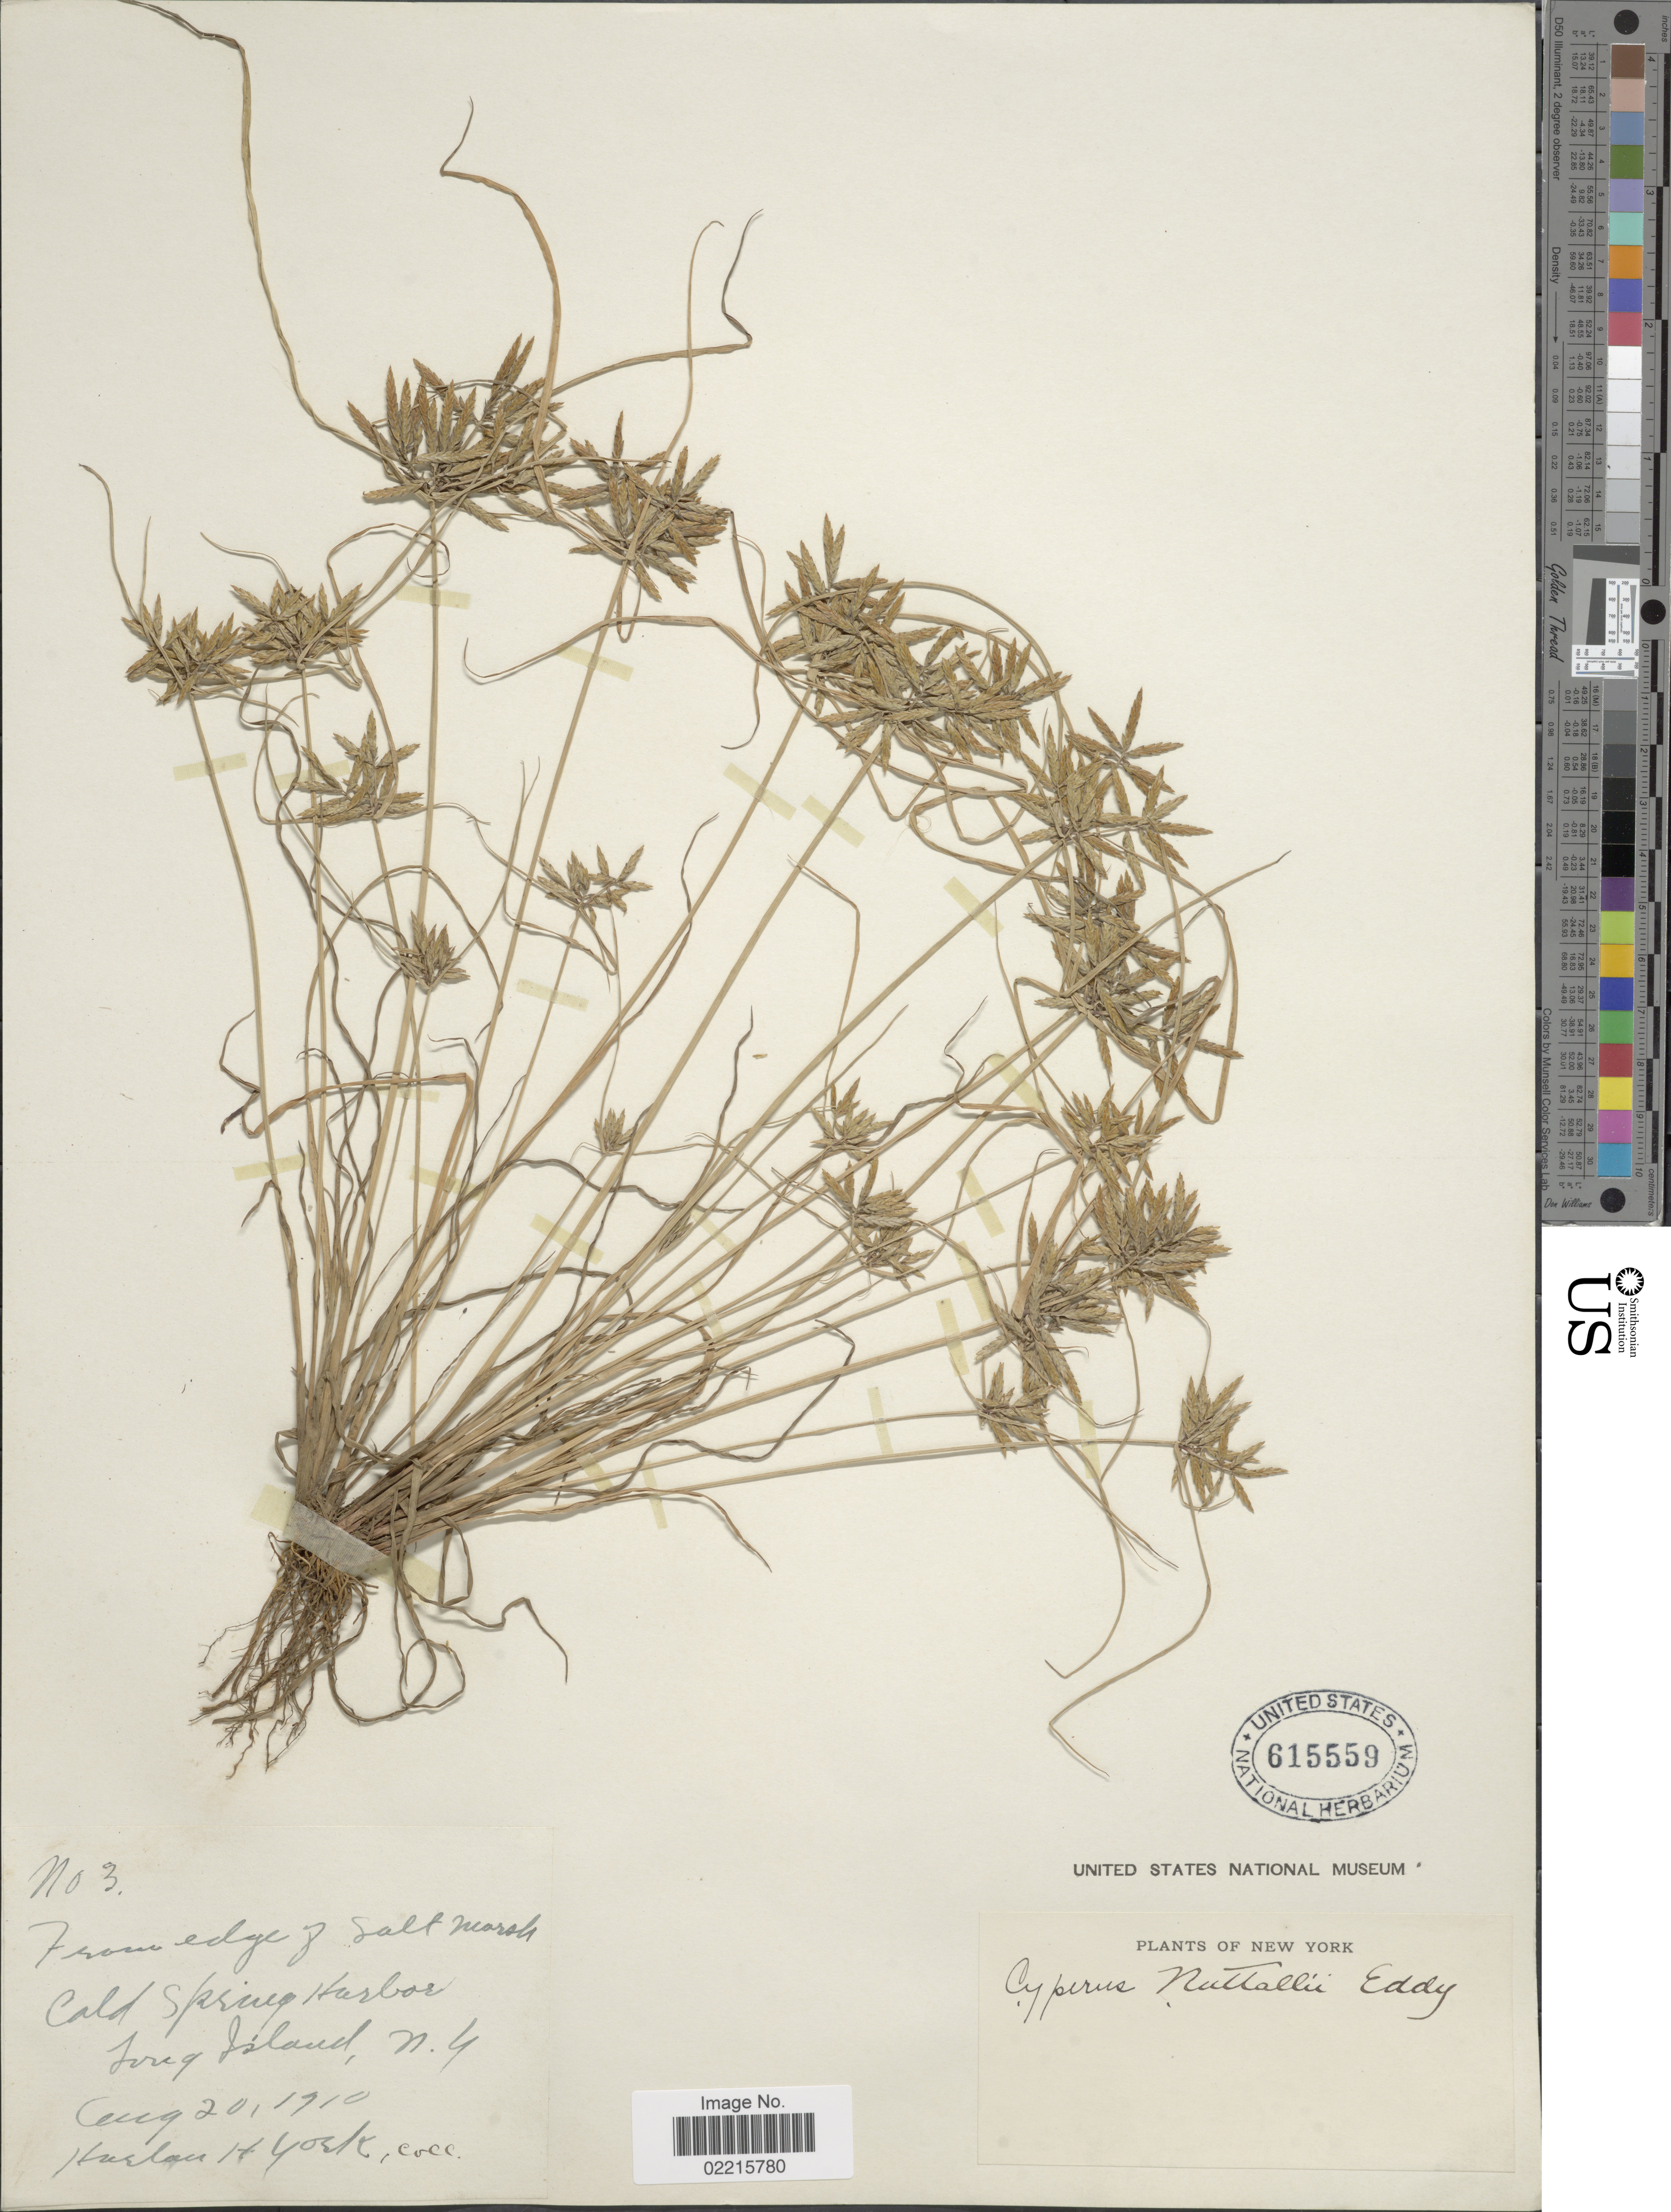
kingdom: Plantae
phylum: Tracheophyta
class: Liliopsida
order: Poales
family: Cyperaceae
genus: Cyperus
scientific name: Cyperus filicinus Vahl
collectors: H. York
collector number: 3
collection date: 1910-08-20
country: United States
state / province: New York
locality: Cold Spring Harbor Long Island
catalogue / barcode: US 615559